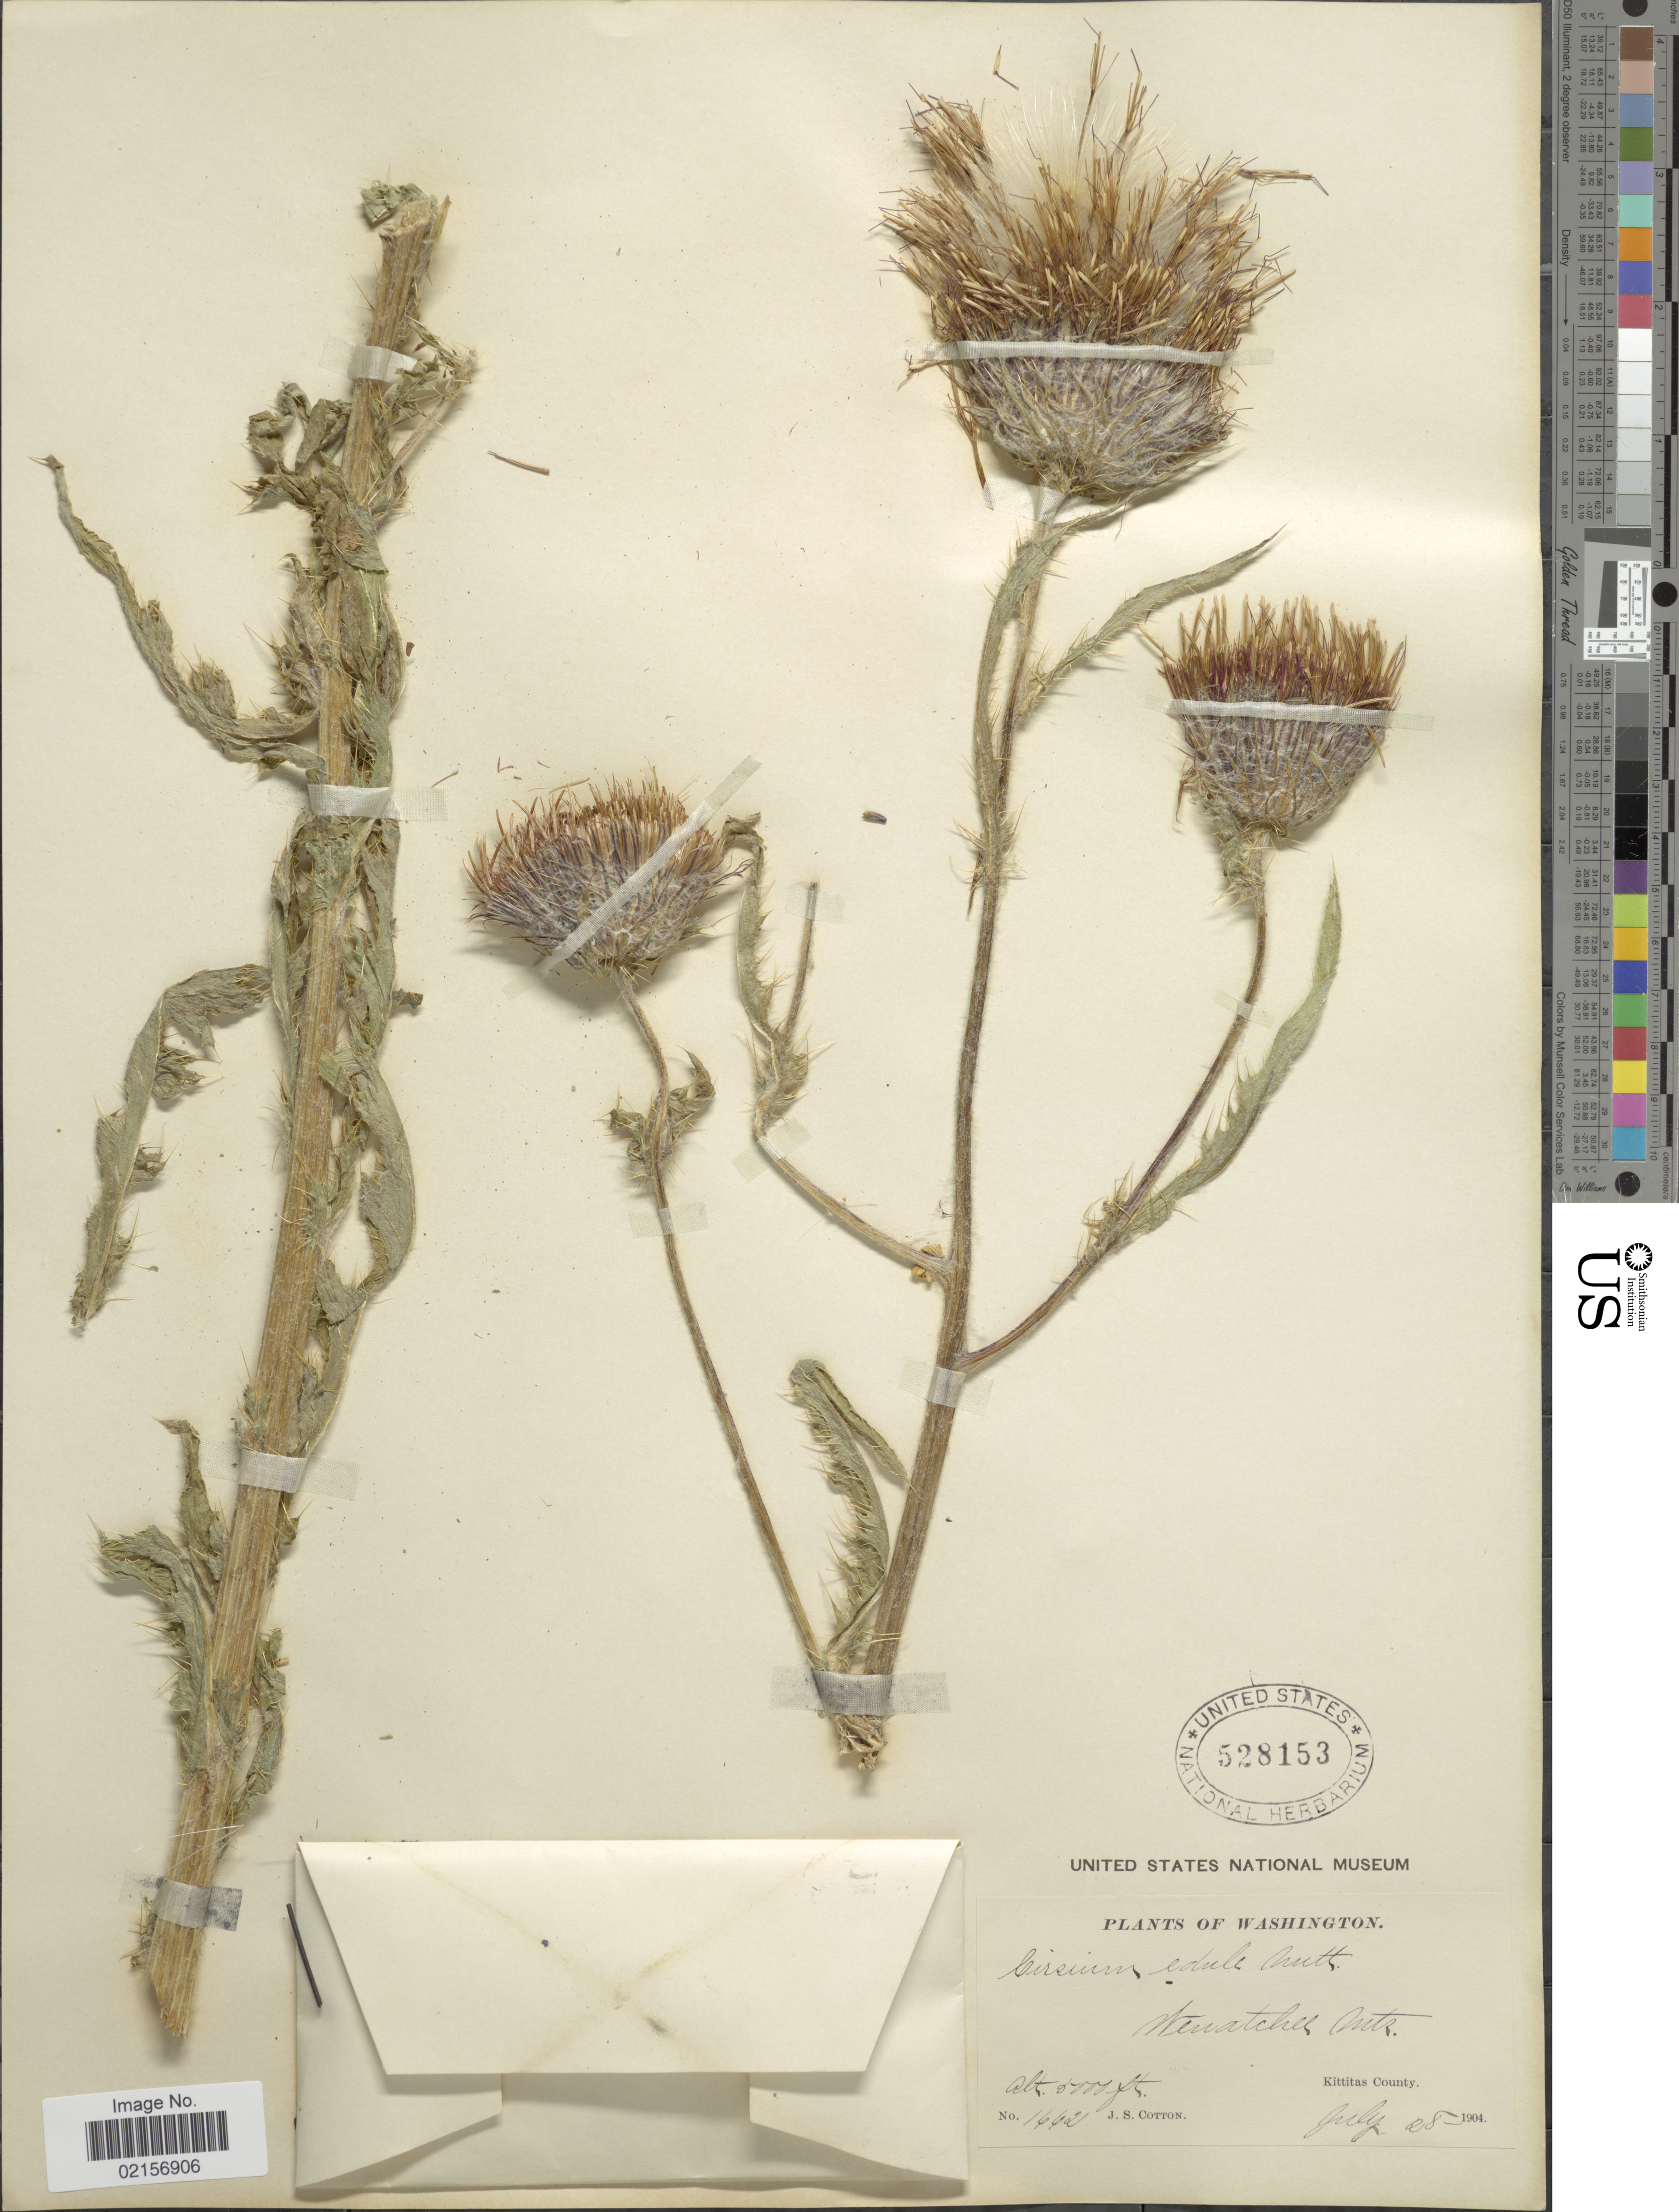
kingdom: Plantae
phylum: Tracheophyta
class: Magnoliopsida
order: Asterales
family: Asteraceae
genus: Cirsium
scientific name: Cirsium edule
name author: Nutt.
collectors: J. S. Cotton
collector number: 1442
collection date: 1904-07-28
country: United States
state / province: Washington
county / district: Kittitas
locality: Wenatchee Mts, Kittitas County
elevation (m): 1524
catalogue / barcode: US 528153